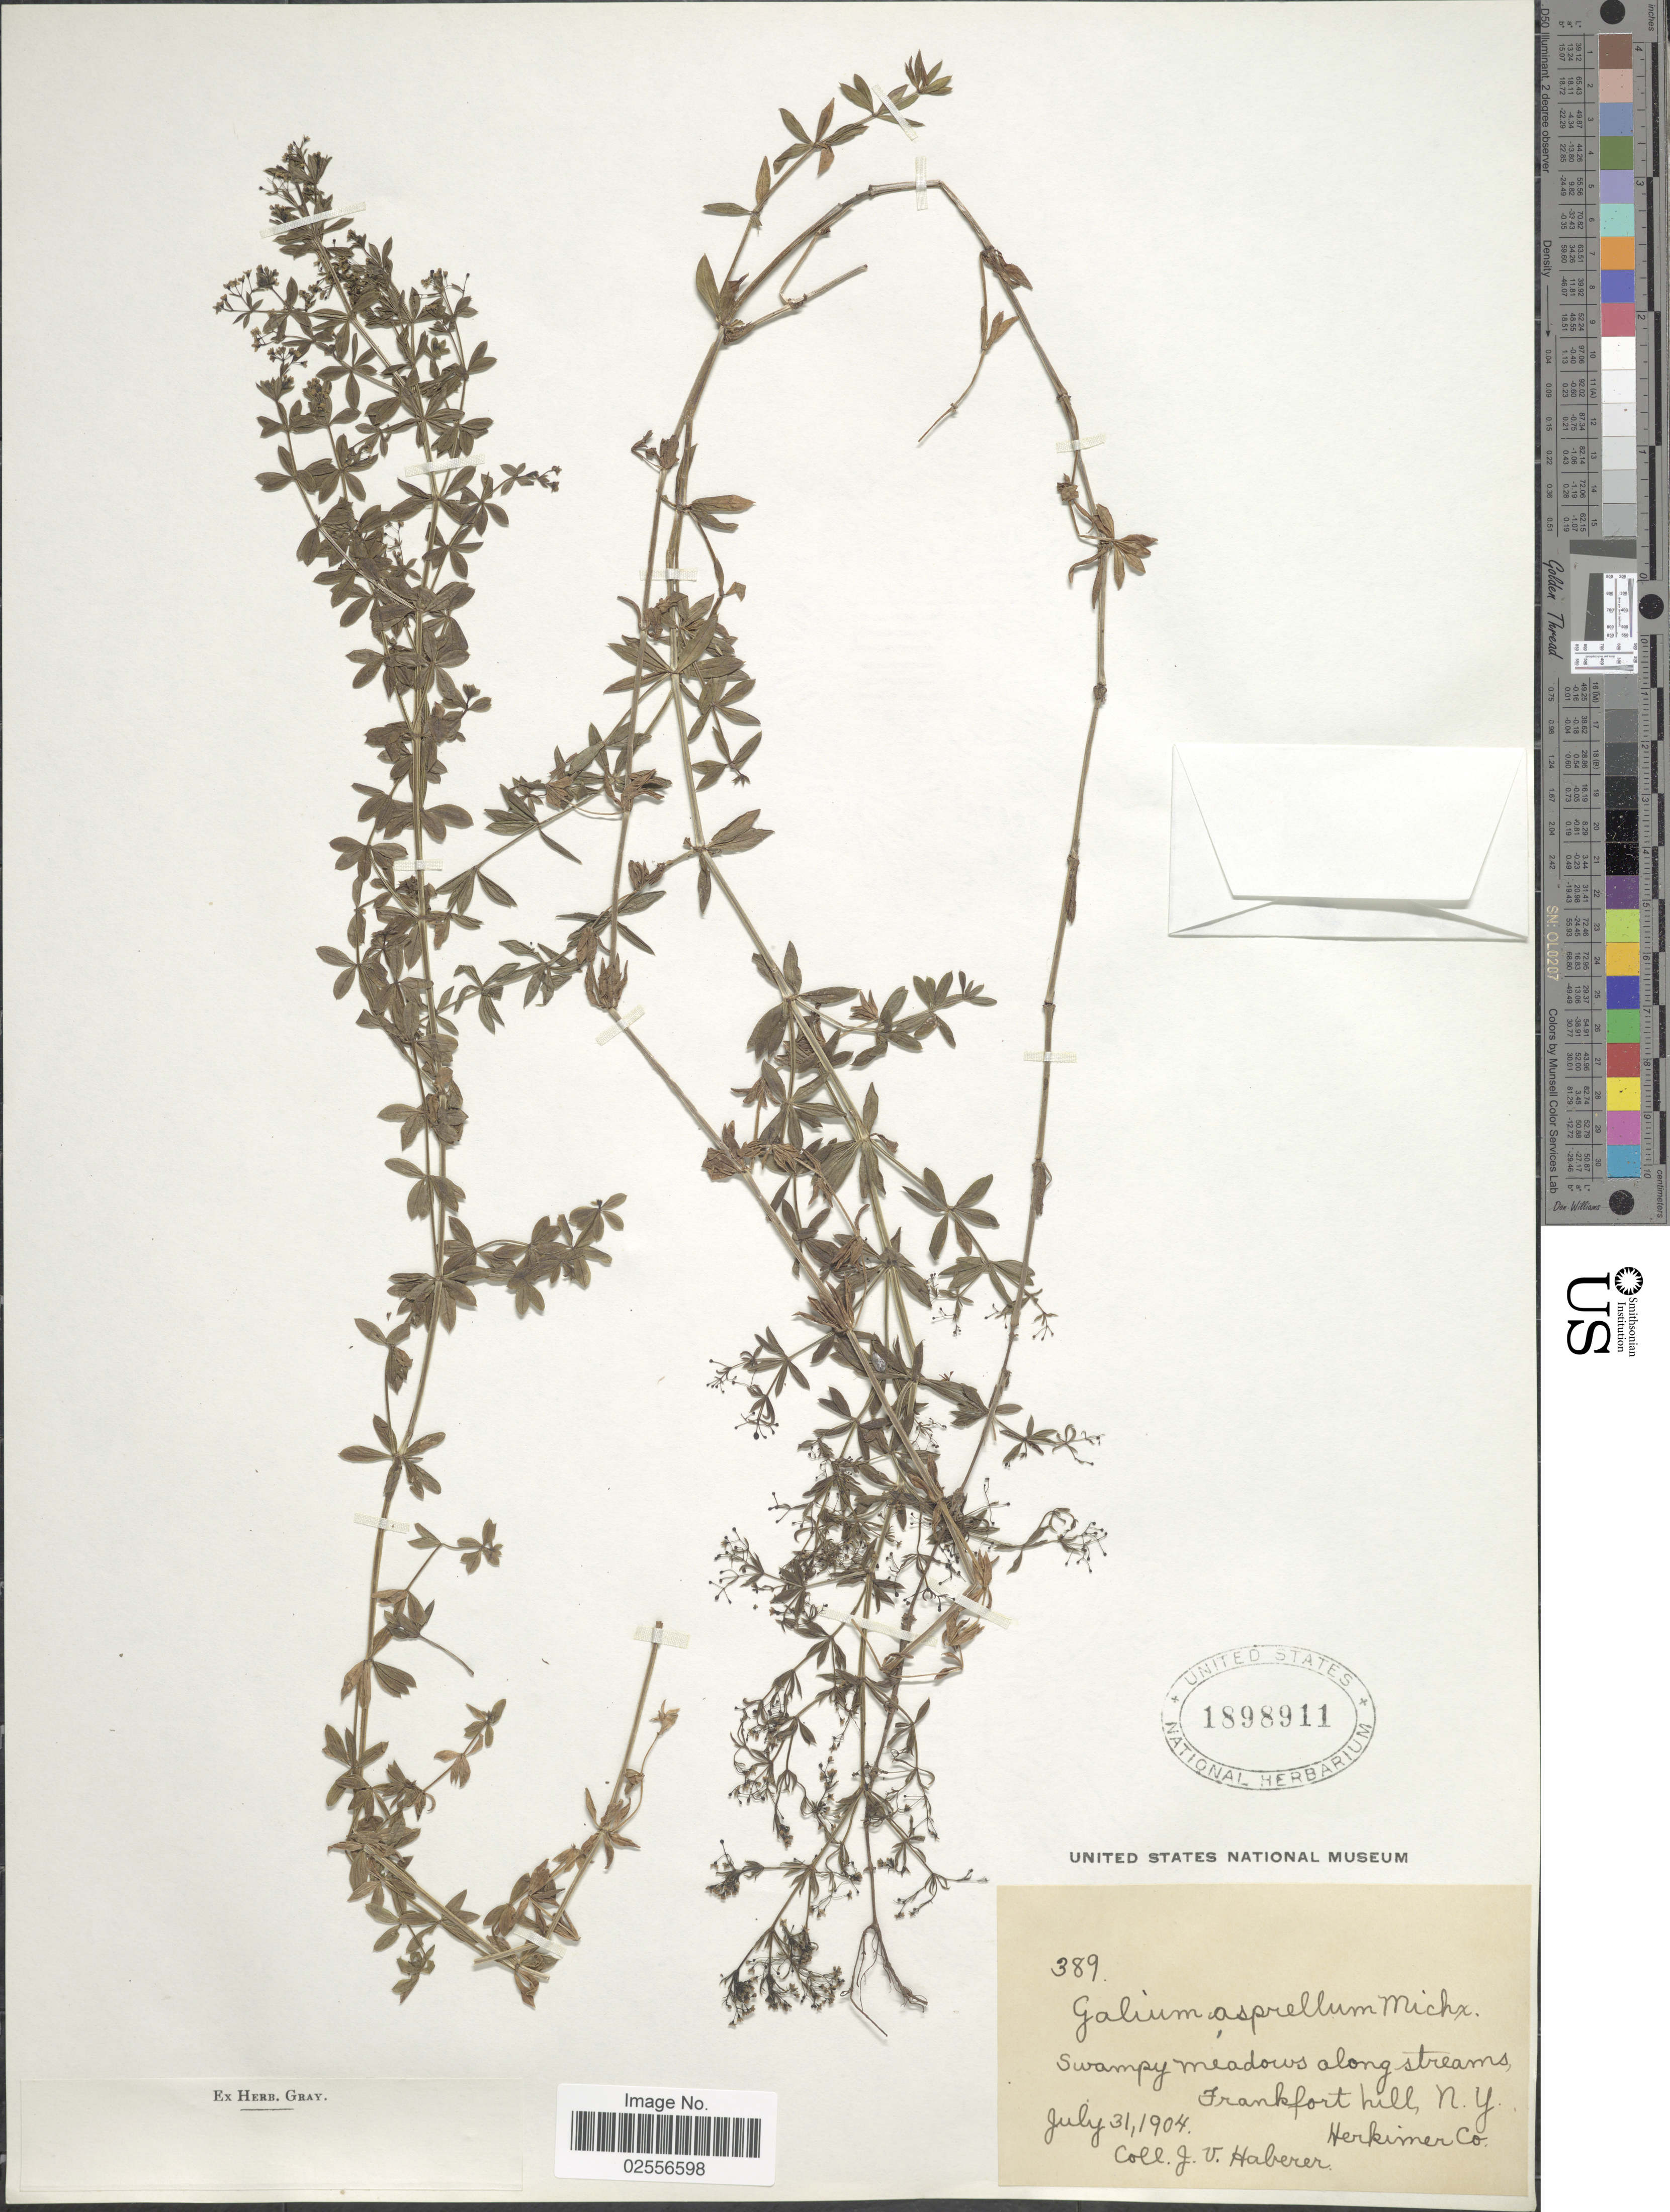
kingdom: Plantae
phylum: Tracheophyta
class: Magnoliopsida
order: Gentianales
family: Rubiaceae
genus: Galium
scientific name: Galium asprellum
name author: Michx.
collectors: J. V. Haberer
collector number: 389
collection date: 1904-07-31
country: United States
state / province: New York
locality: Swampy Meadows along streams Frankfort hill, Herkimer Co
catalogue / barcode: US 1898911